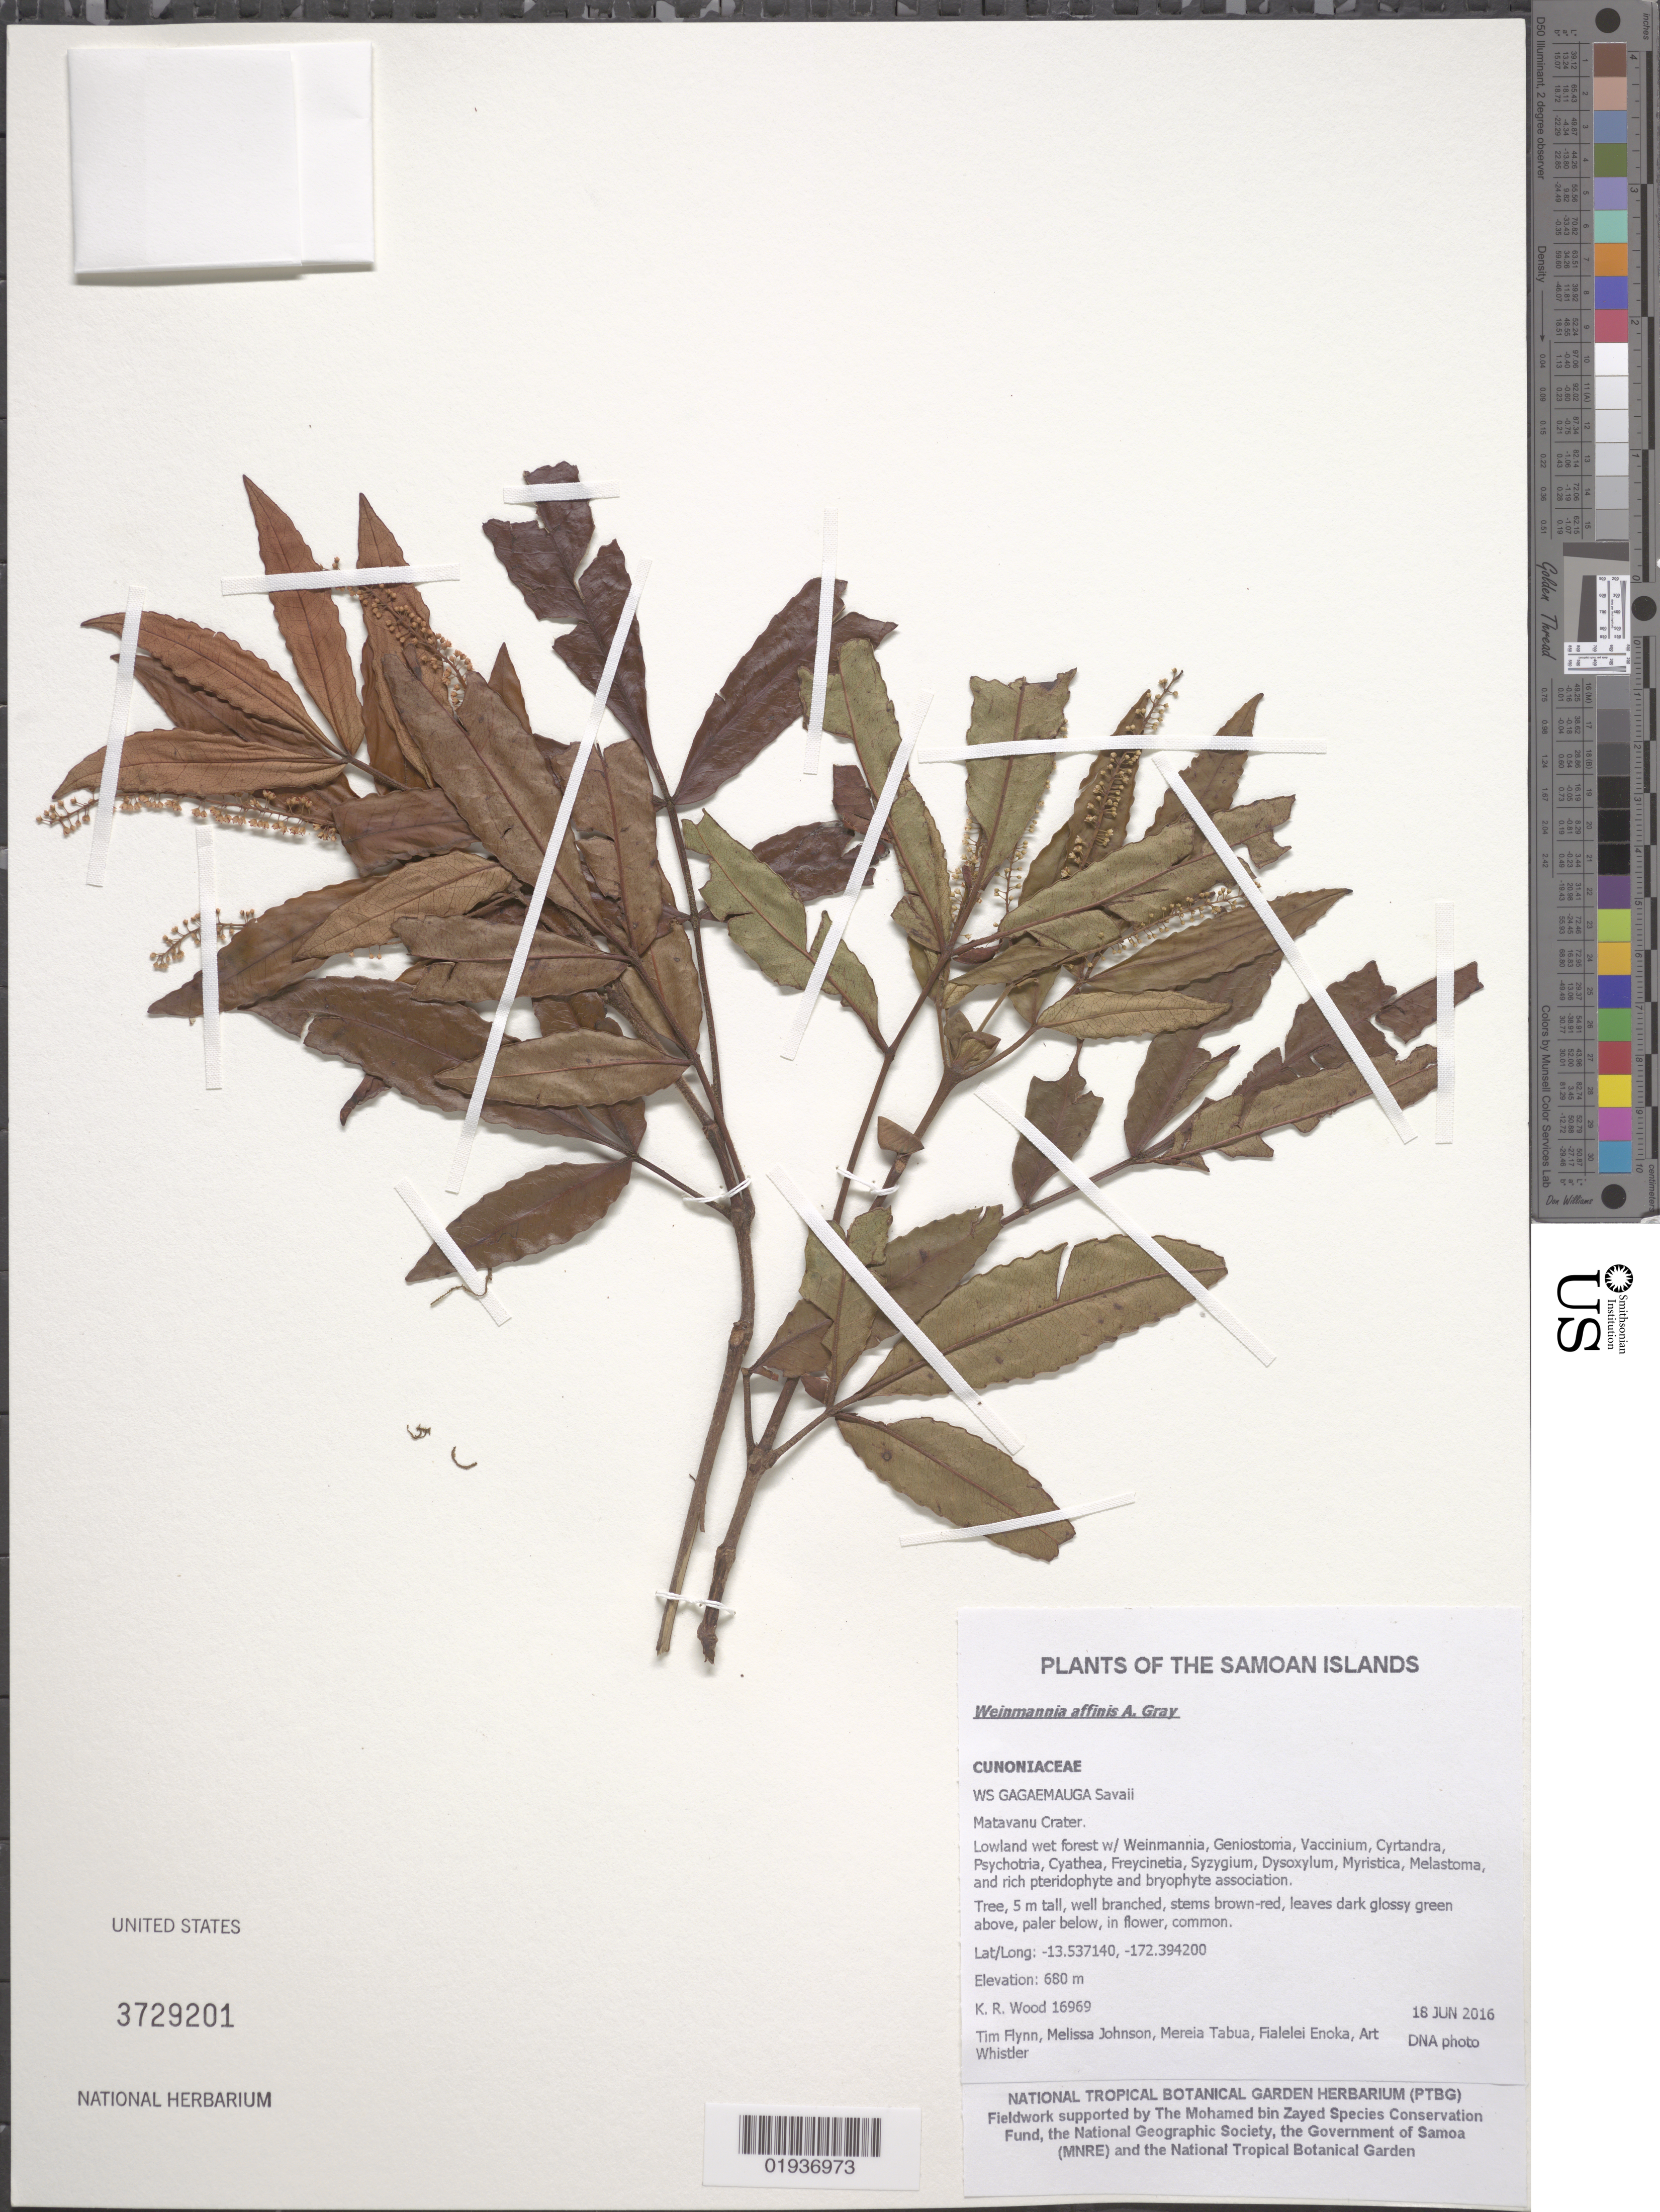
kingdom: Plantae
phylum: Tracheophyta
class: Magnoliopsida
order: Oxalidales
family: Cunoniaceae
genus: Pterophylla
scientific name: Pterophylla affinis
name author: (A. Gray) Pillon & H.C. Hopkins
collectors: K. R. Wood, T. W. Flynn, M. Johnson, M. Tabua, F. Enoka & A. Whistler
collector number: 16969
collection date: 2016-06-18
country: Samoa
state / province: Gagaifomauga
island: Savai'i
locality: Matavanu Crater.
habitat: Lowland wet forest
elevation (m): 680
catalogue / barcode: US 3729201